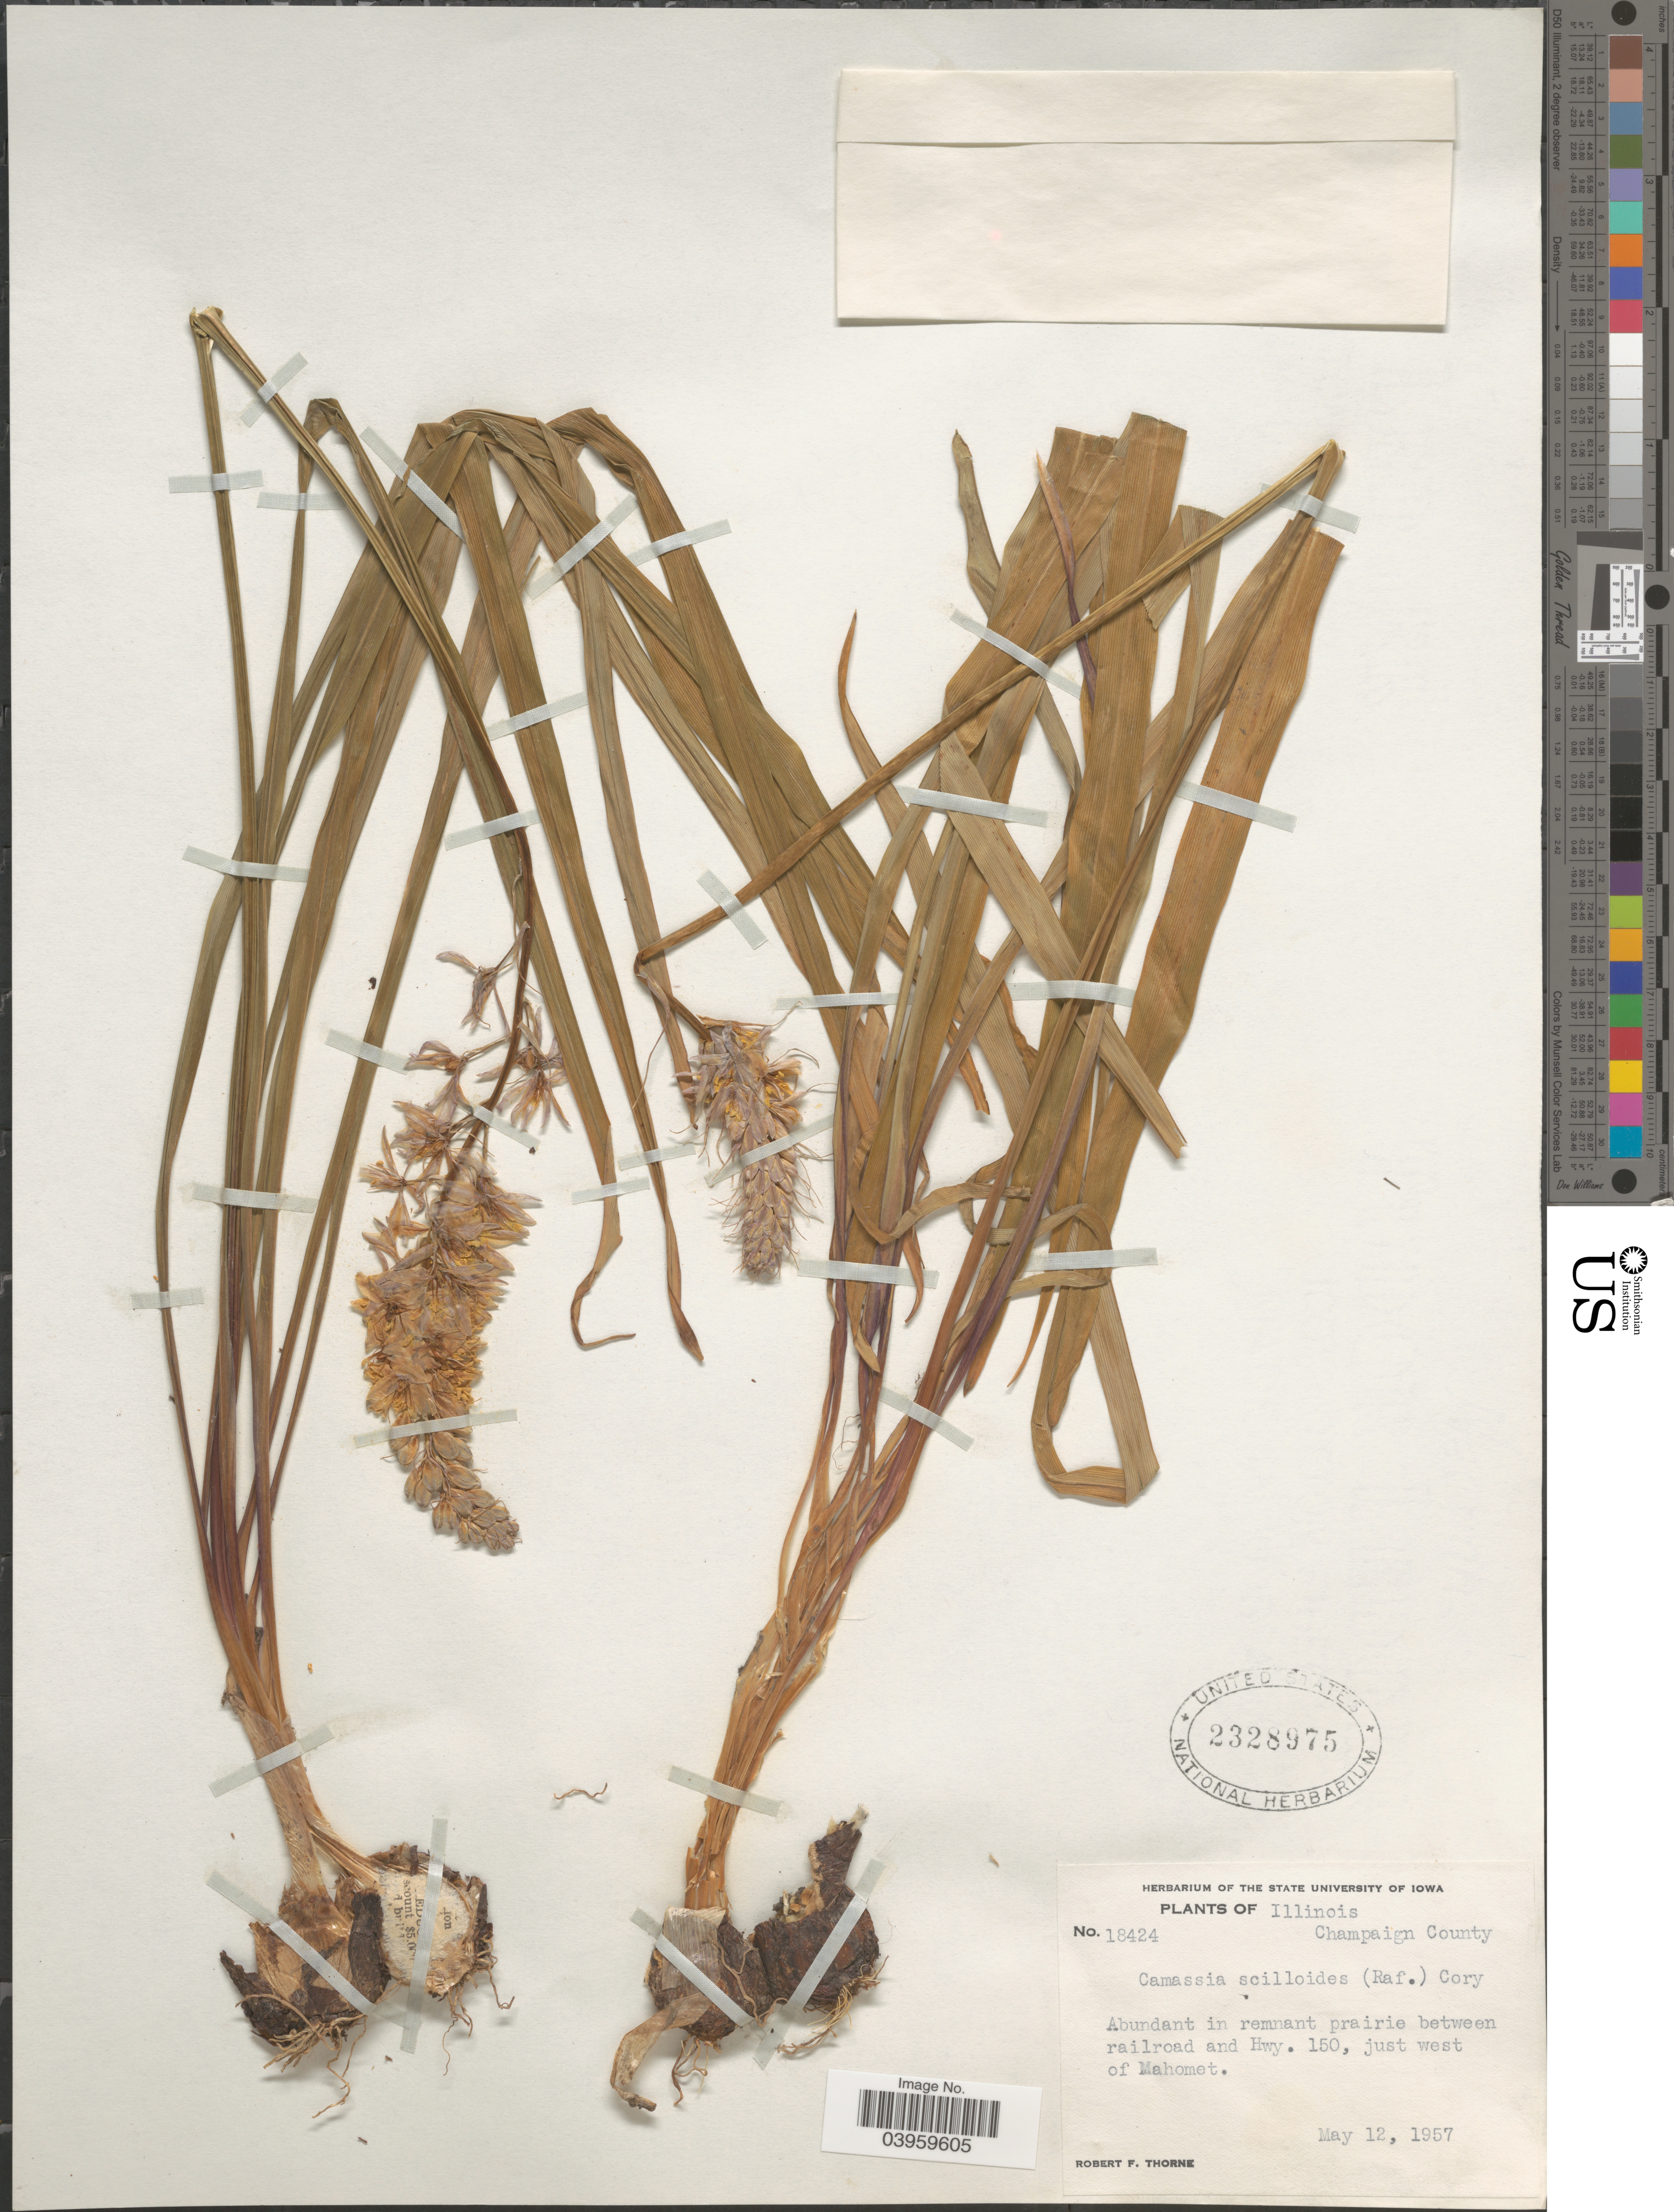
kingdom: Plantae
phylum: Tracheophyta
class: Liliopsida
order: Asparagales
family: Asparagaceae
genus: Camassia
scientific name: Camassia scilloides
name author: (Raf.) Cory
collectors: R. F. Thorne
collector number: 18424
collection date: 1957-05-12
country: United States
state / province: Illinois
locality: Champaign County. In remnant prairie between railroad and Hwy. 150, just west of Mahomet.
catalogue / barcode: US 2328975